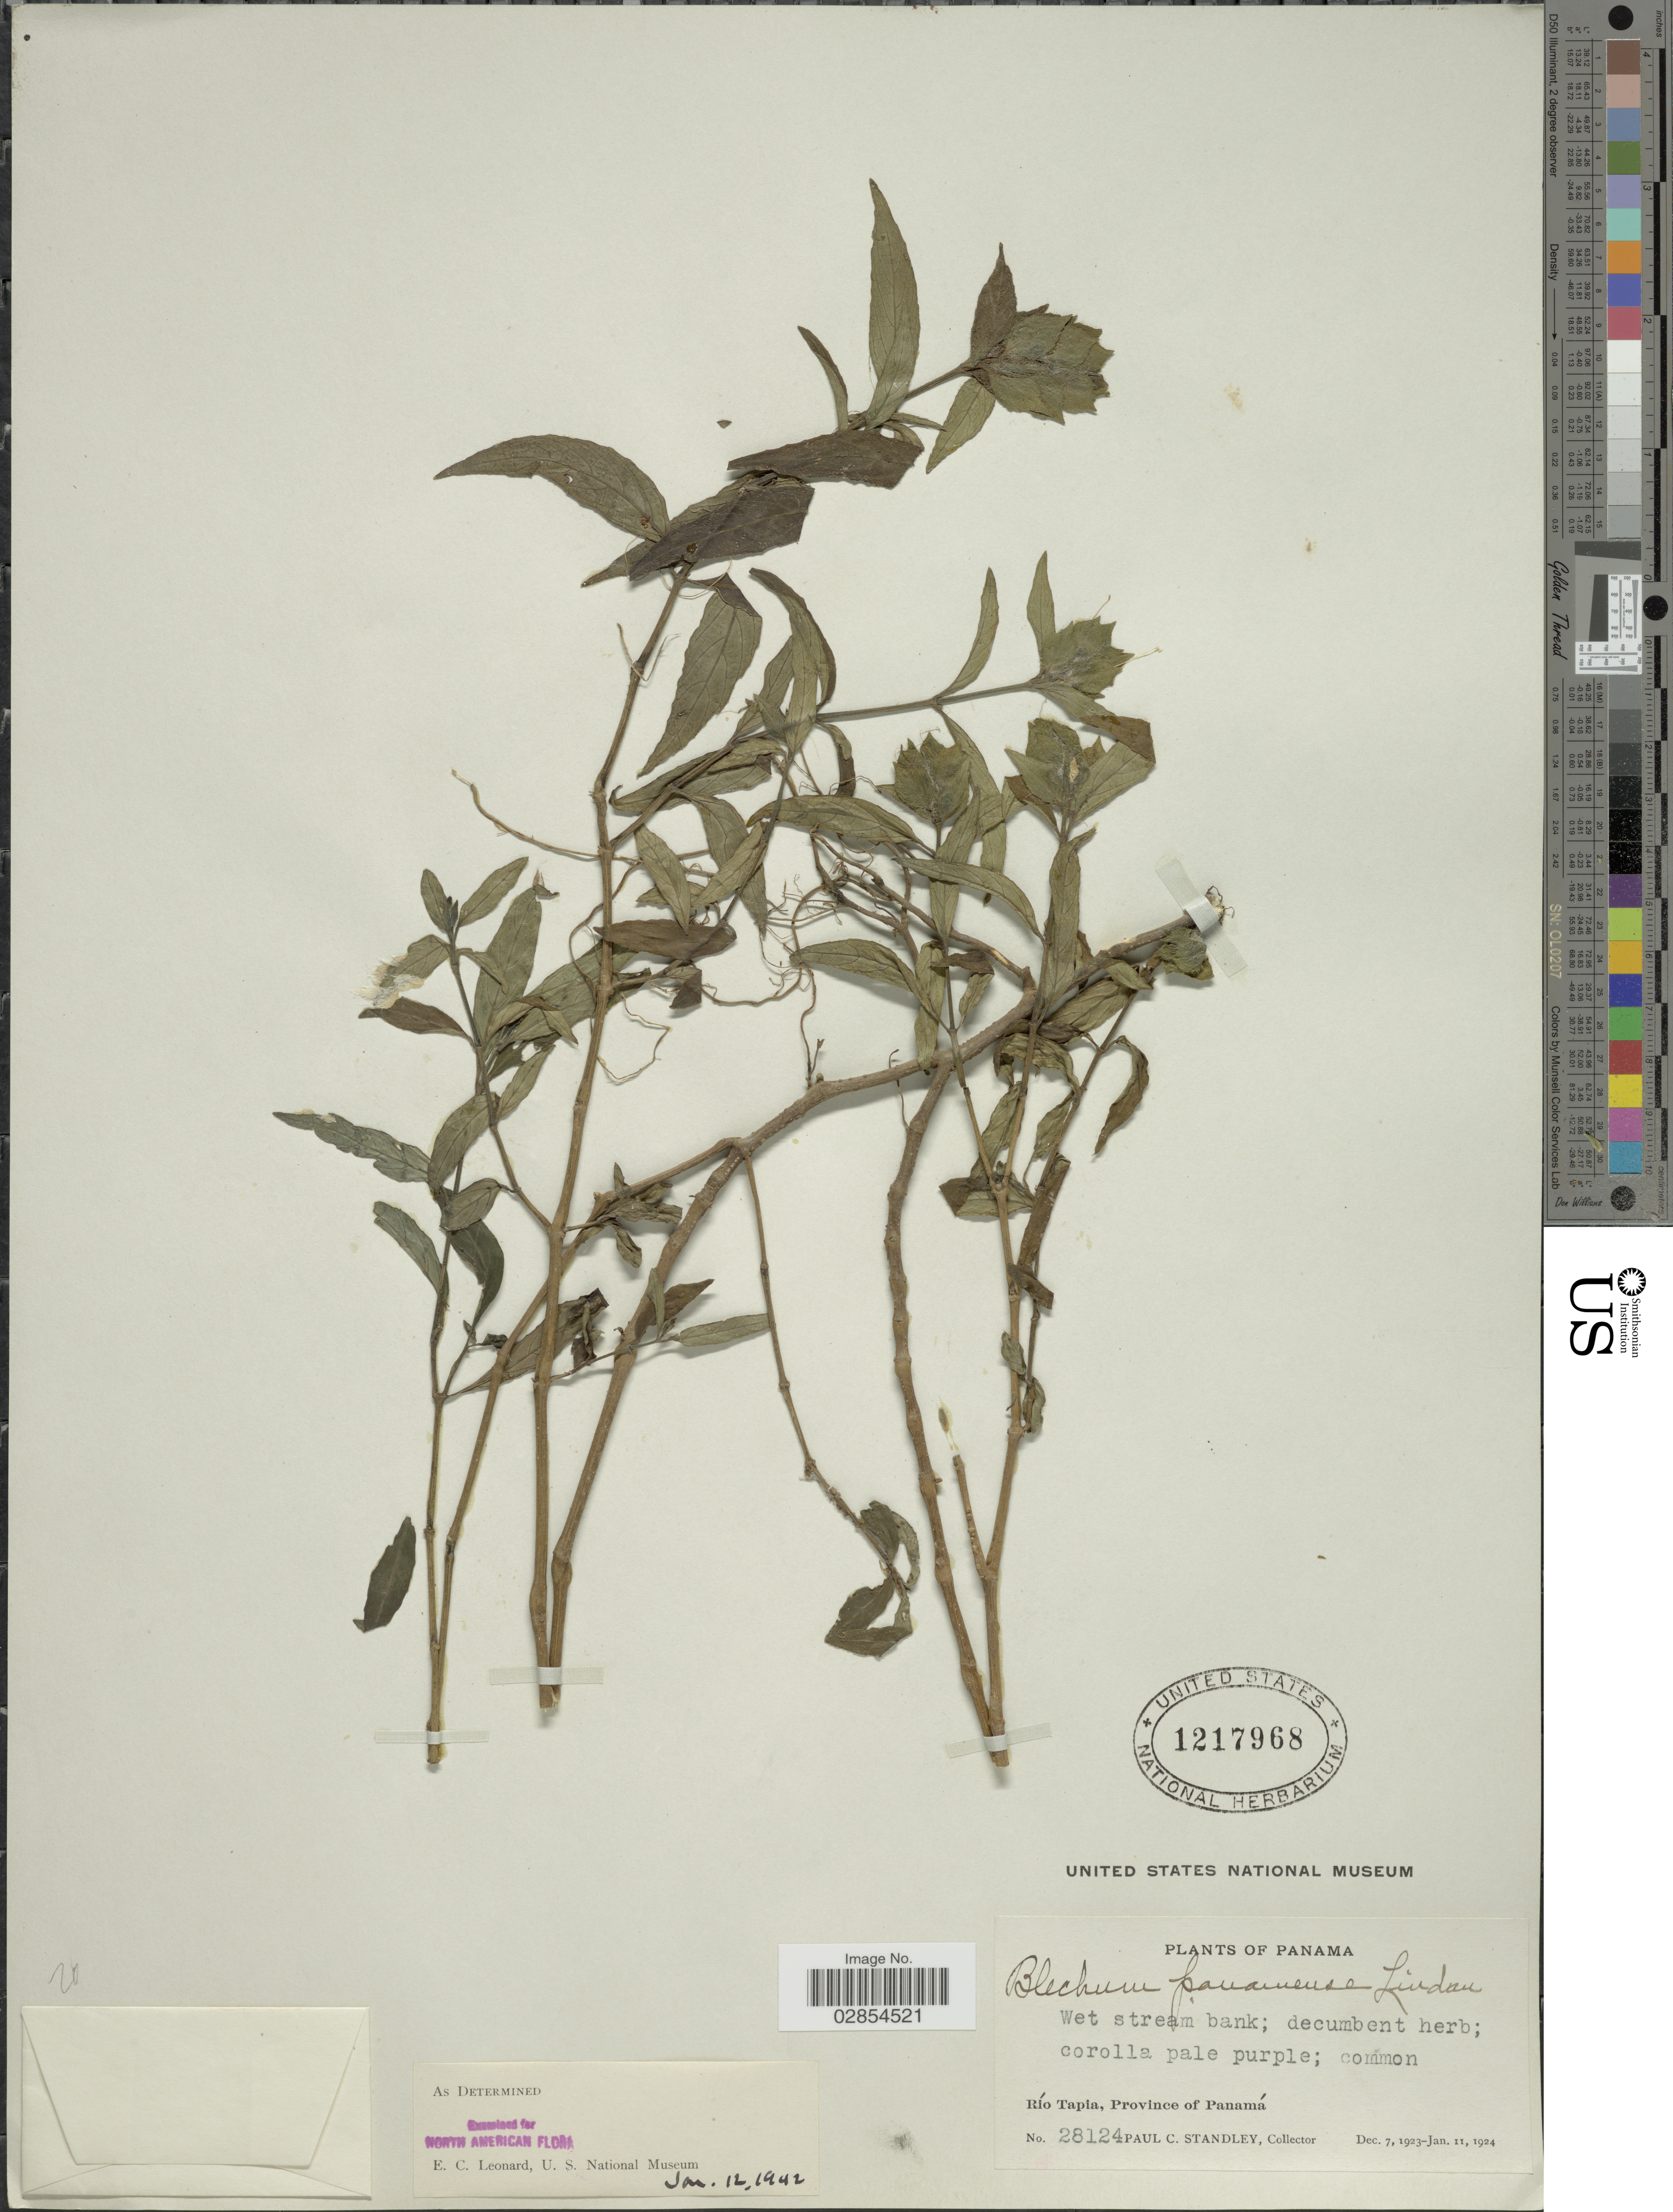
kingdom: Plantae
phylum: Tracheophyta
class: Magnoliopsida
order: Lamiales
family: Acanthaceae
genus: Blechum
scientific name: Blechum panamense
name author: Lindau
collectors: P. C. Standley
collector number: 28124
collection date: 1923-12-07/1924-01-11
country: Panama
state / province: Panamá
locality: Río Tapia.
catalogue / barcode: US 1217968